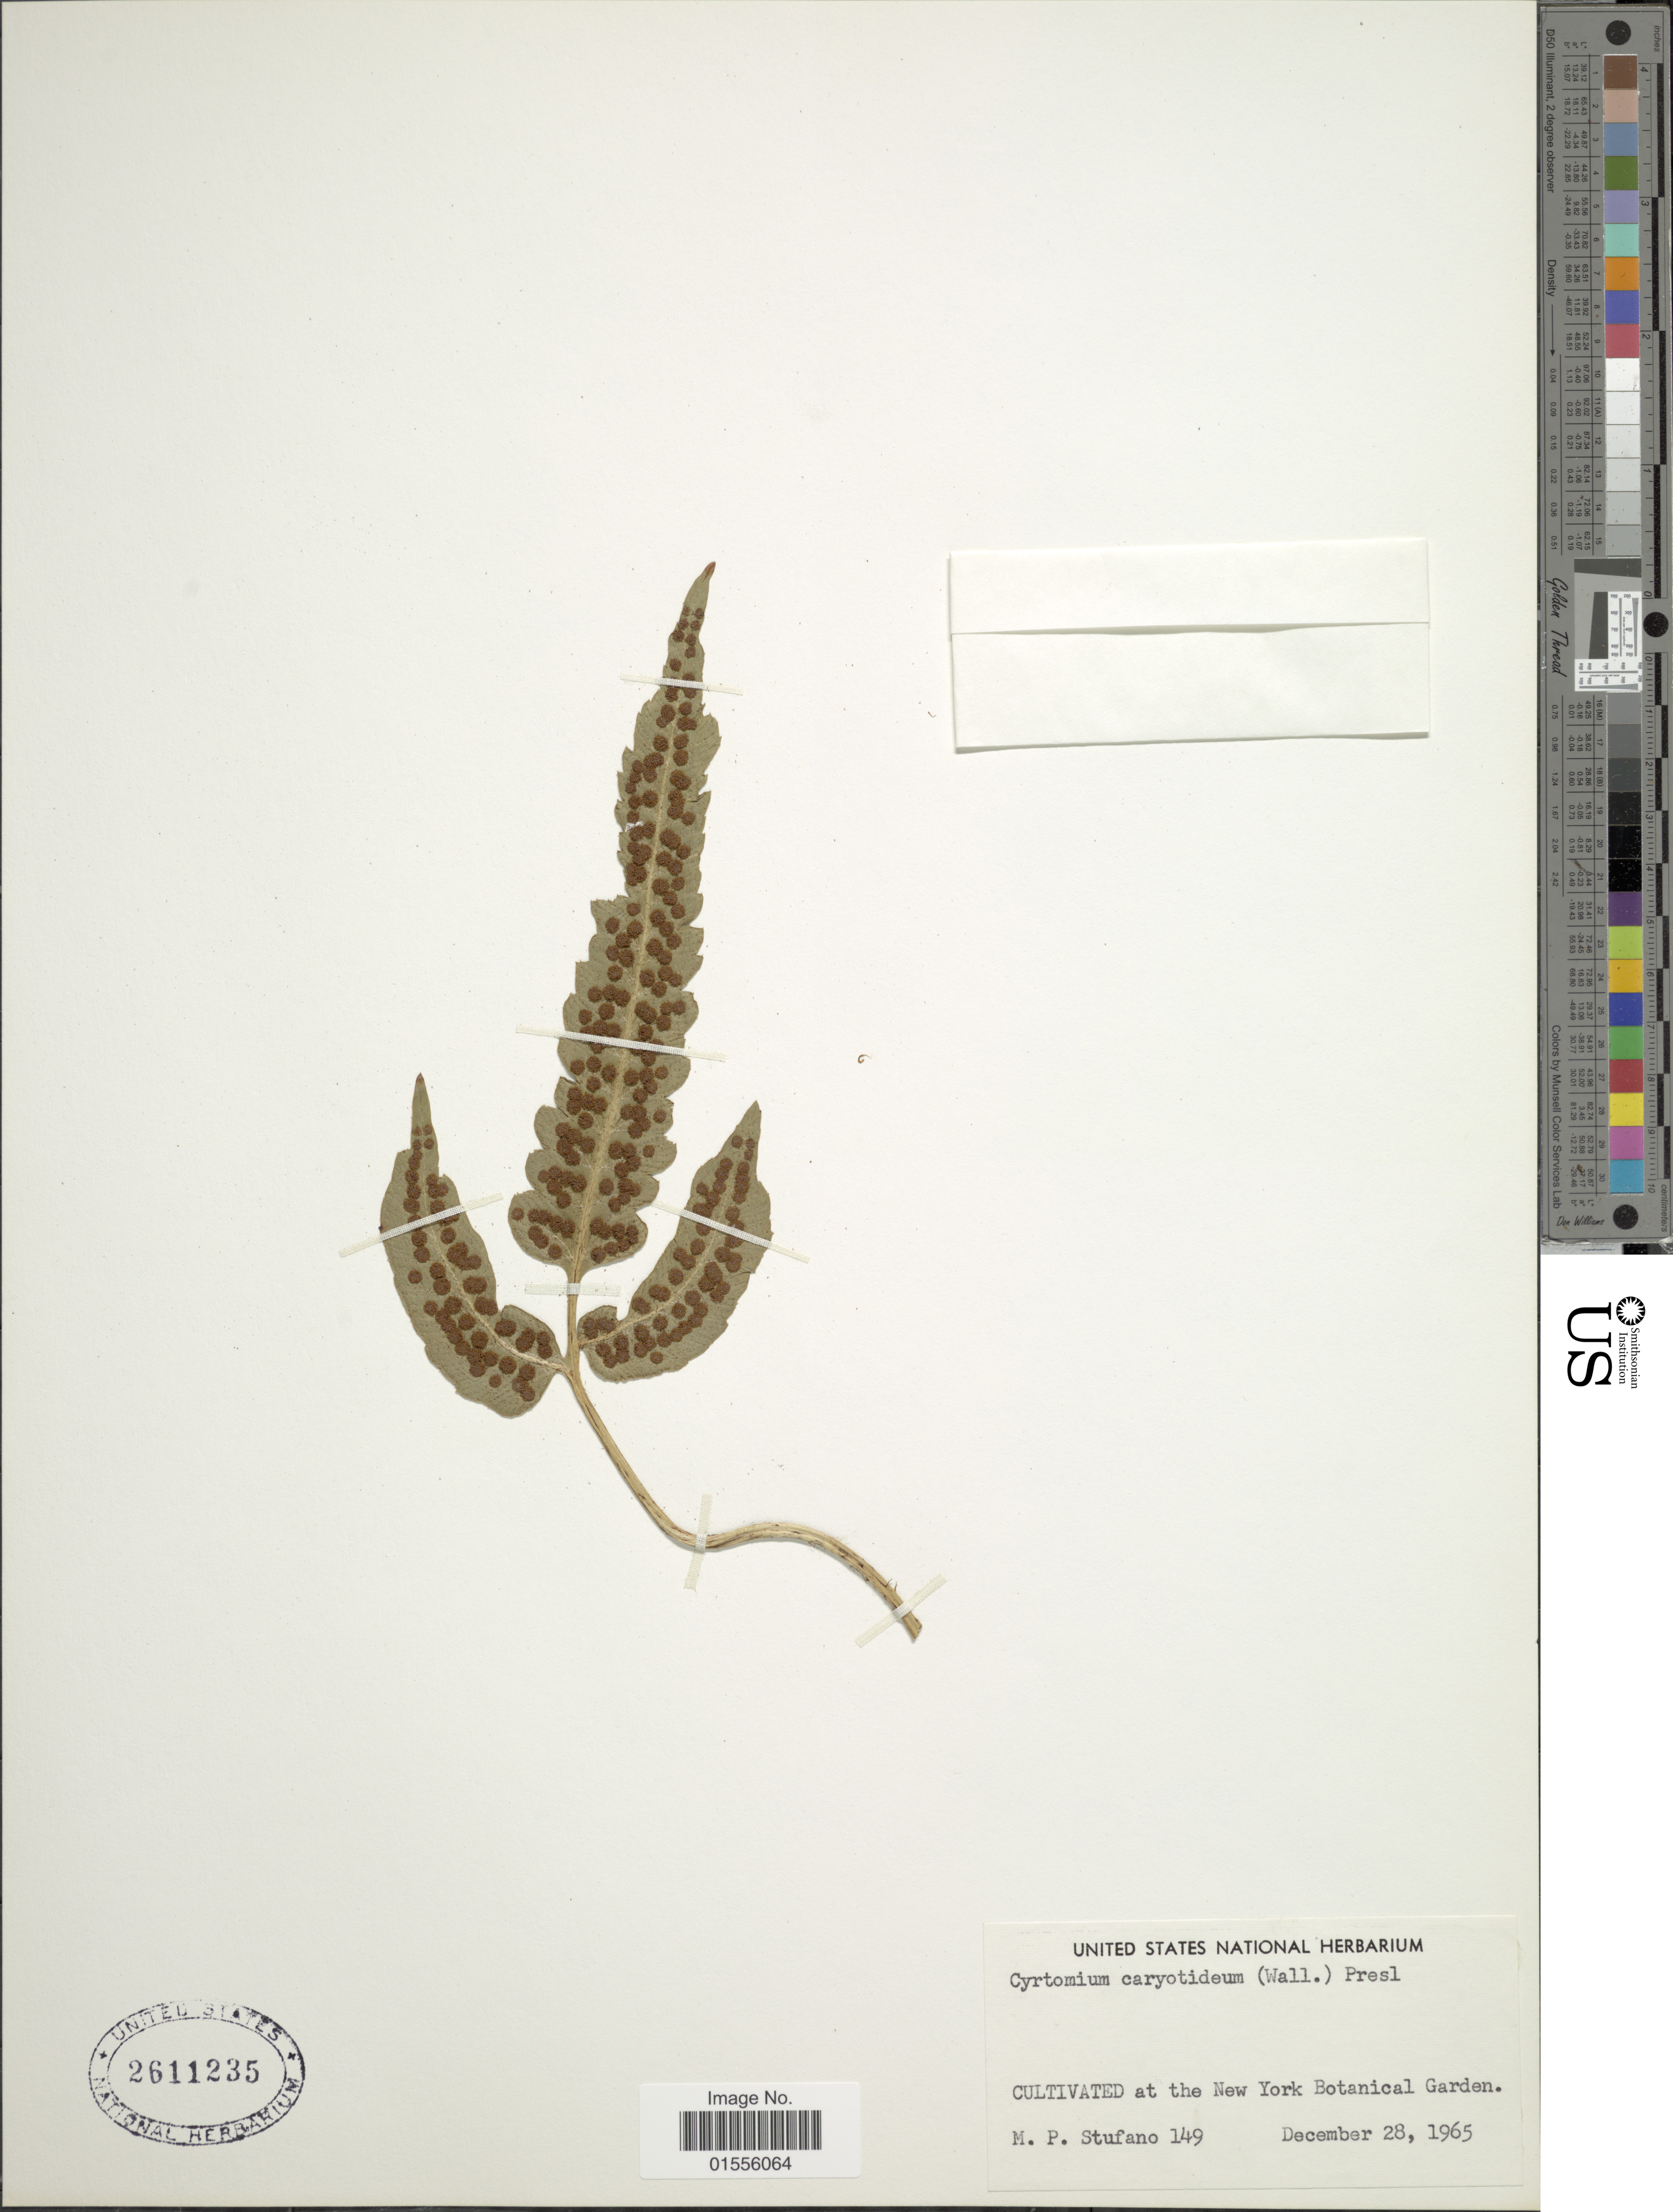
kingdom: Plantae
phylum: Tracheophyta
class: Polypodiopsida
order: Polypodiales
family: Dryopteridaceae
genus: Cyrtomium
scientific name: Cyrtomium caryotideum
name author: (Wall. ex Hook. & Grev.) C. Presl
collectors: M. Stufano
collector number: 149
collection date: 1965-12-28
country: United States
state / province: New York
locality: Cultivated at the New york Botanical Garden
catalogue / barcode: US 2611235